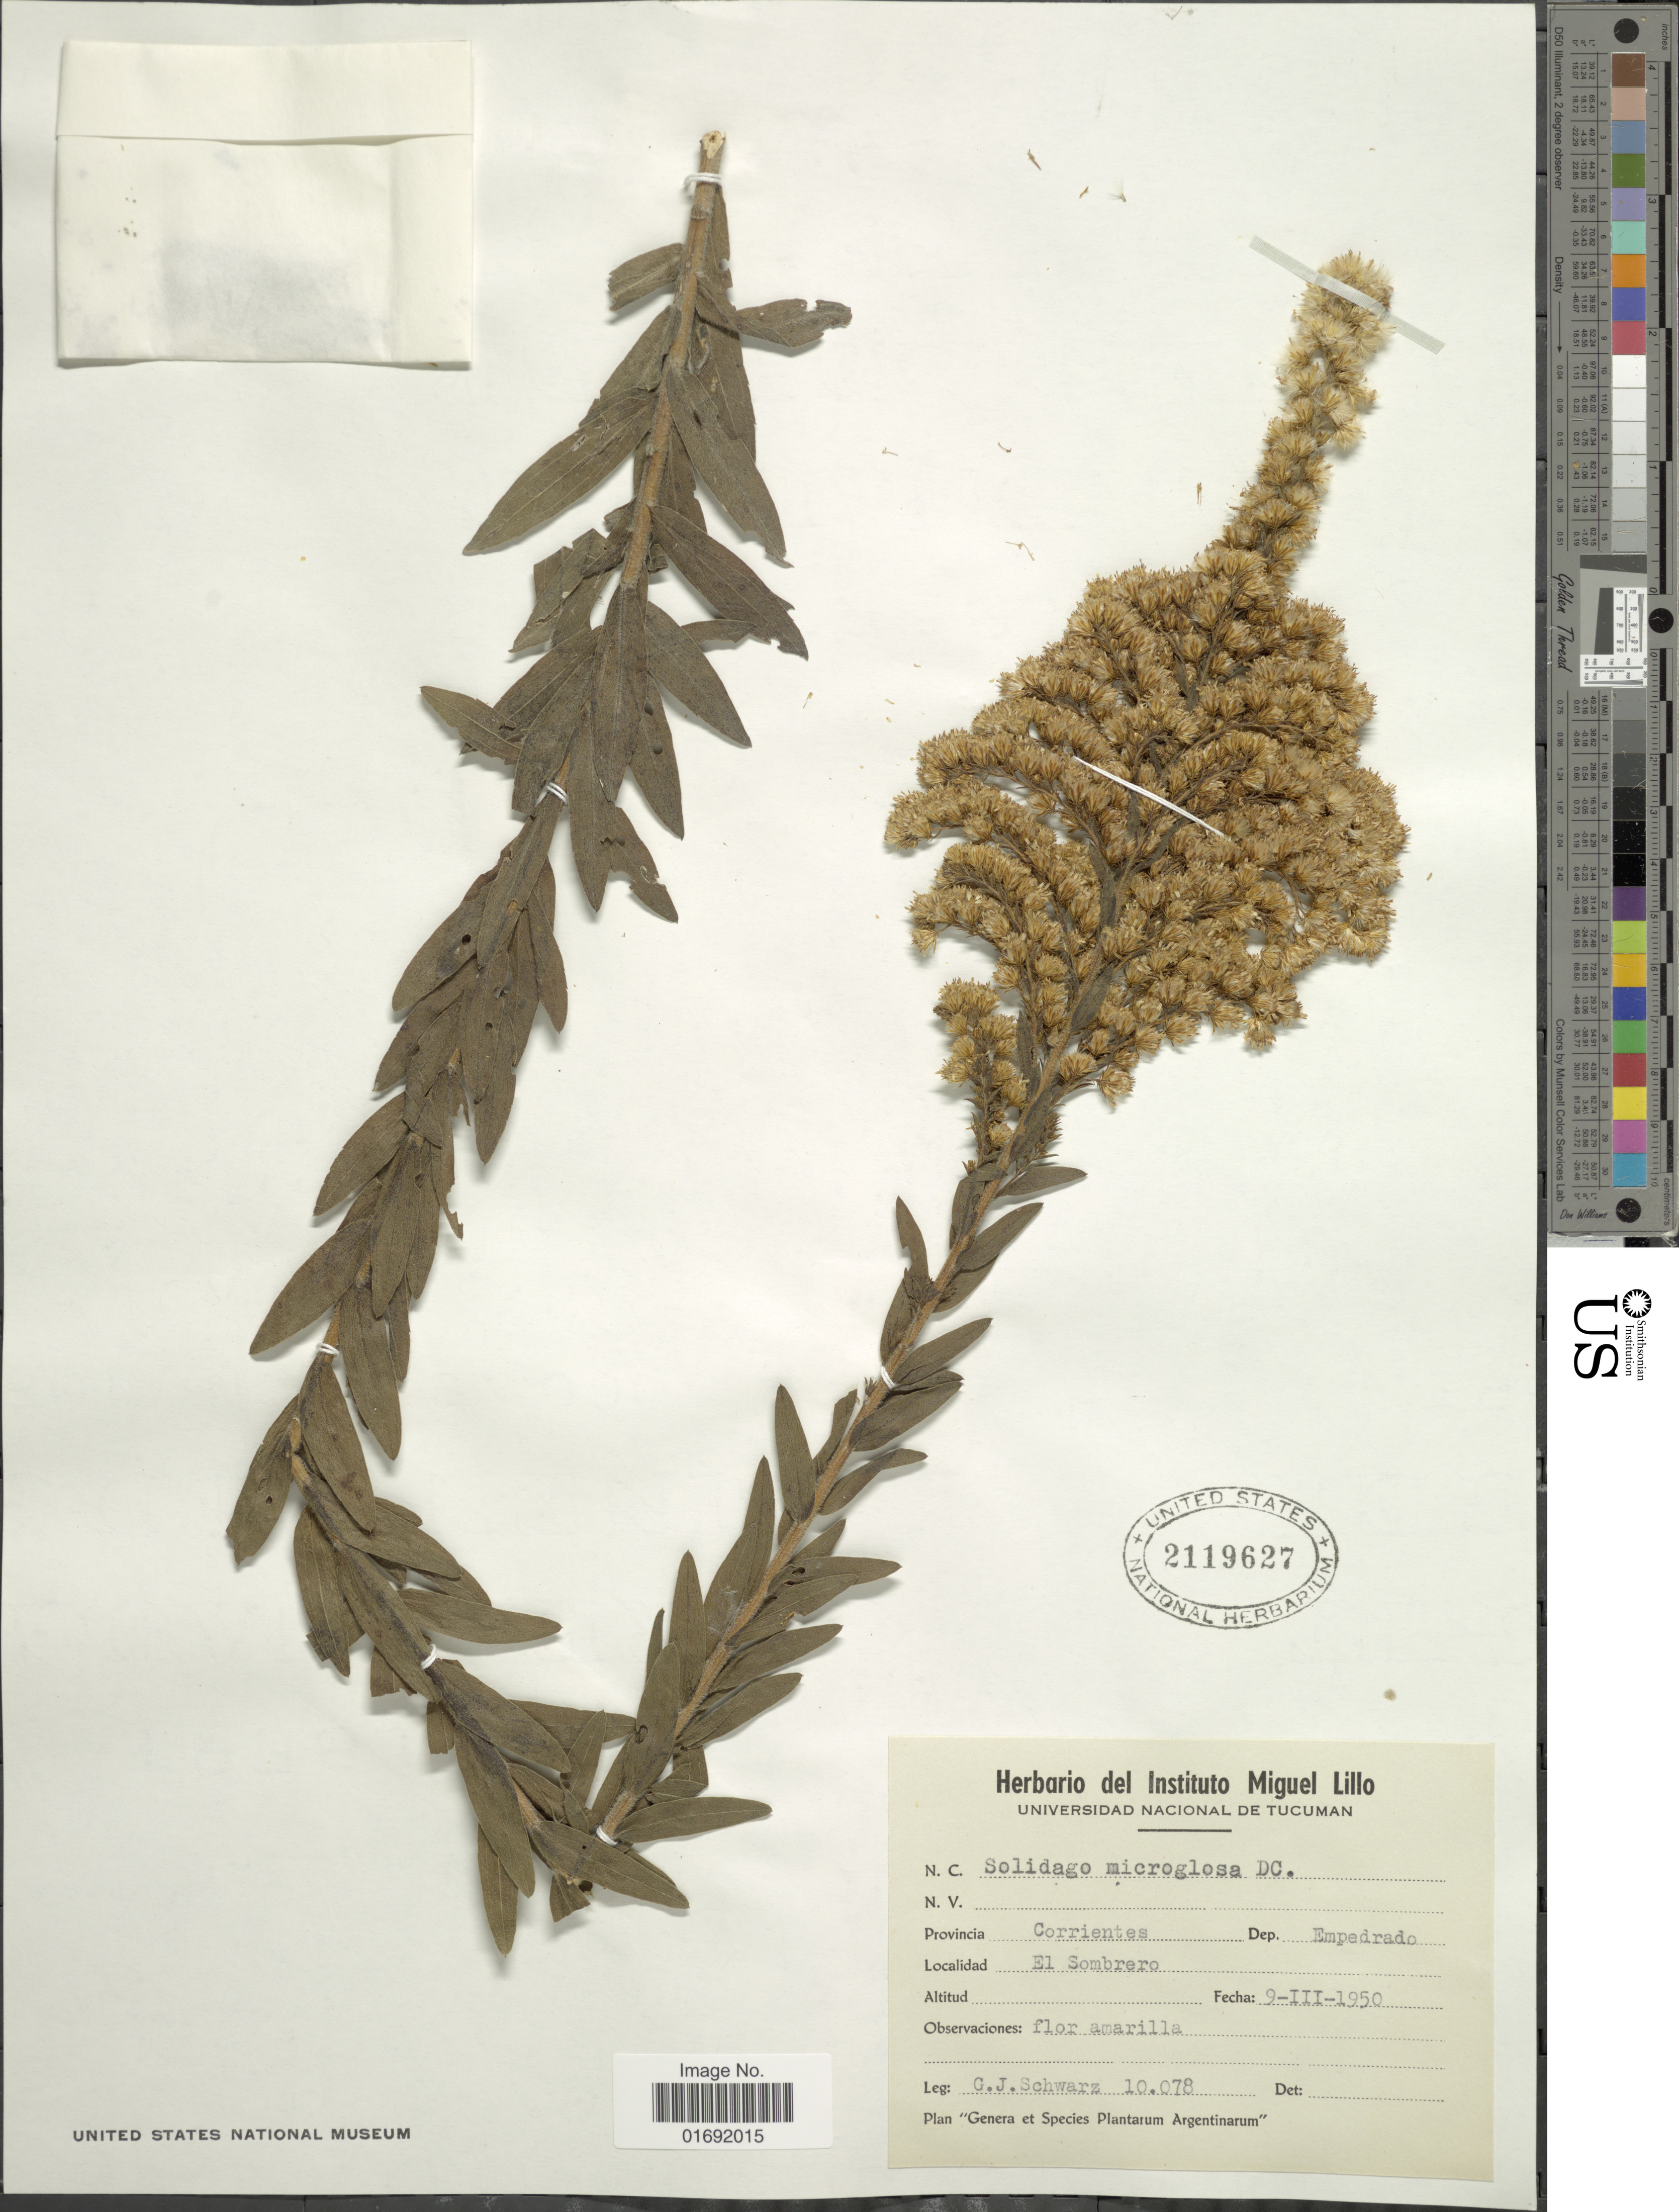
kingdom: Plantae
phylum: Tracheophyta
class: Magnoliopsida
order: Asterales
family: Asteraceae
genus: Solidago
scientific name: Solidago chilensis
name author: Meyen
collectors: G. J. Schwarz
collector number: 10078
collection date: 1950-03-09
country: Argentina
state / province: Corrientes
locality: Dep. Empedrado, El Sombrero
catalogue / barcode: US 2119627